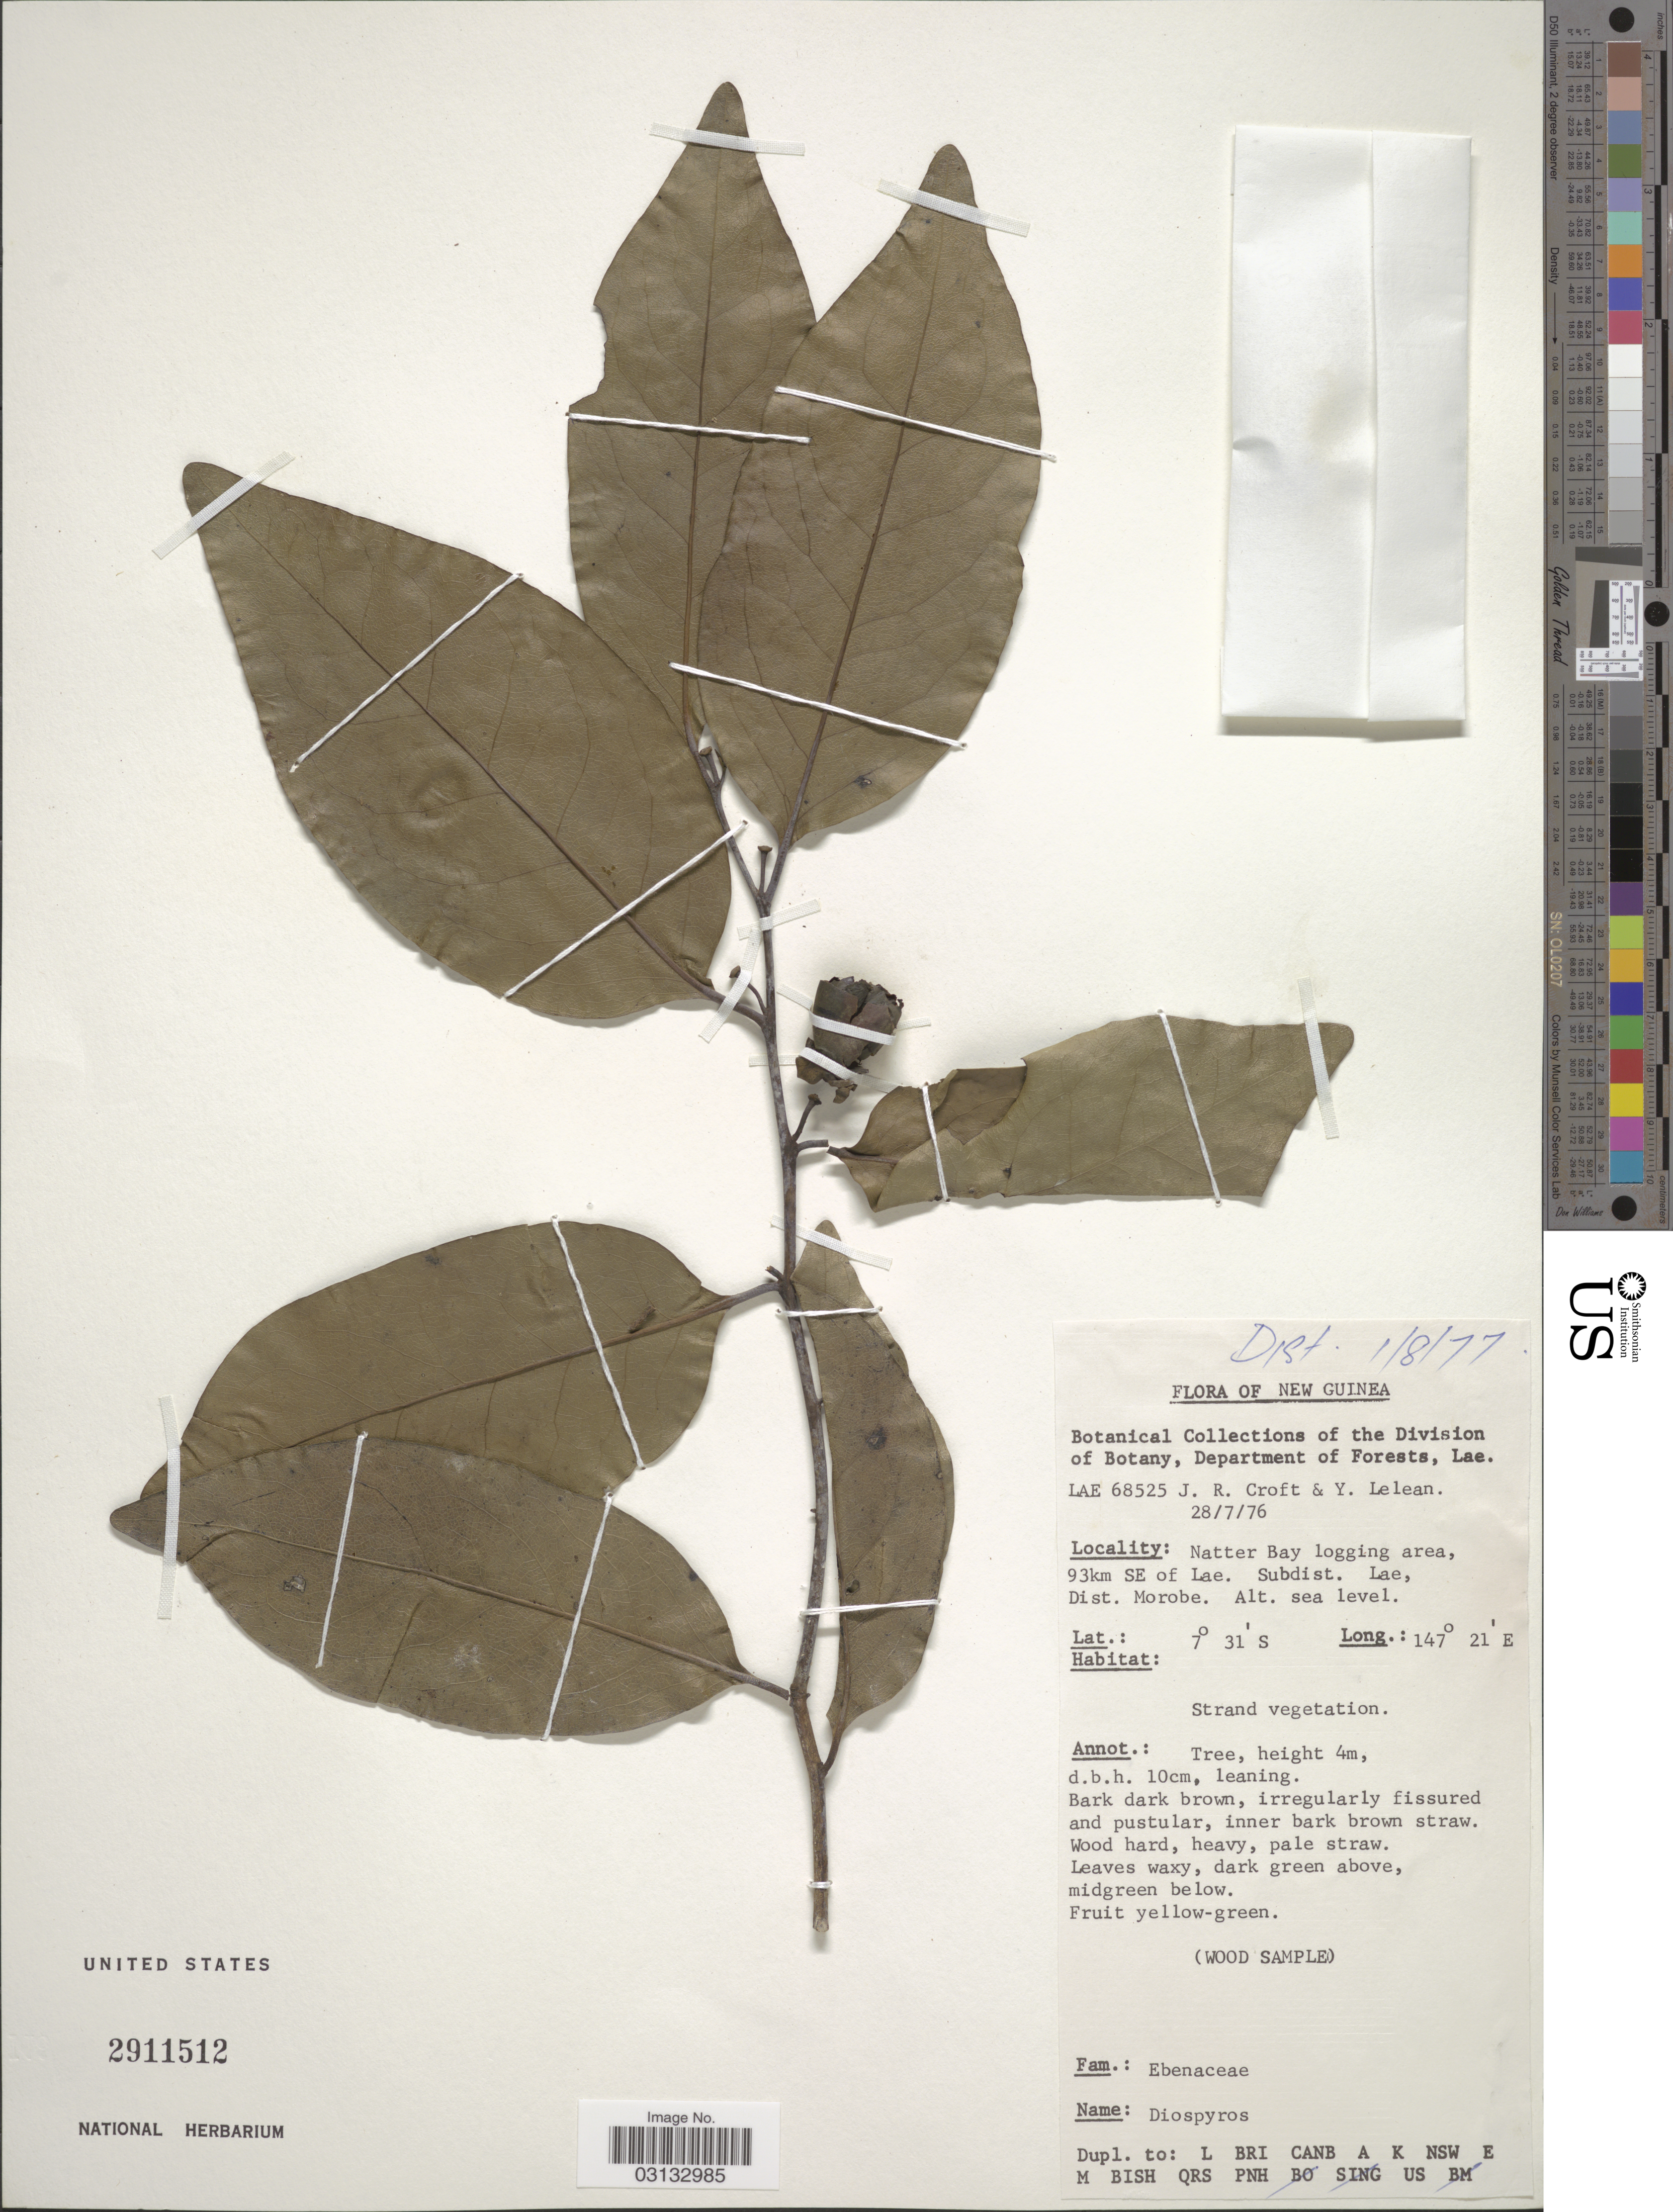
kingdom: Plantae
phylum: Tracheophyta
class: Magnoliopsida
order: Ericales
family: Ebenaceae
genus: Diospyros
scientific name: Diospyros sp.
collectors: J. R. Croft & Y. Lelean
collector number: LAE68525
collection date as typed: Transcribed d/m/y: 28/7/76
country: Papua New Guinea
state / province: Morobe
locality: New Guinea, Natter Bay logging area, 93km SE of Lae. Subdist. Lae, Dist. Morobe.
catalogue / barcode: US 2911512